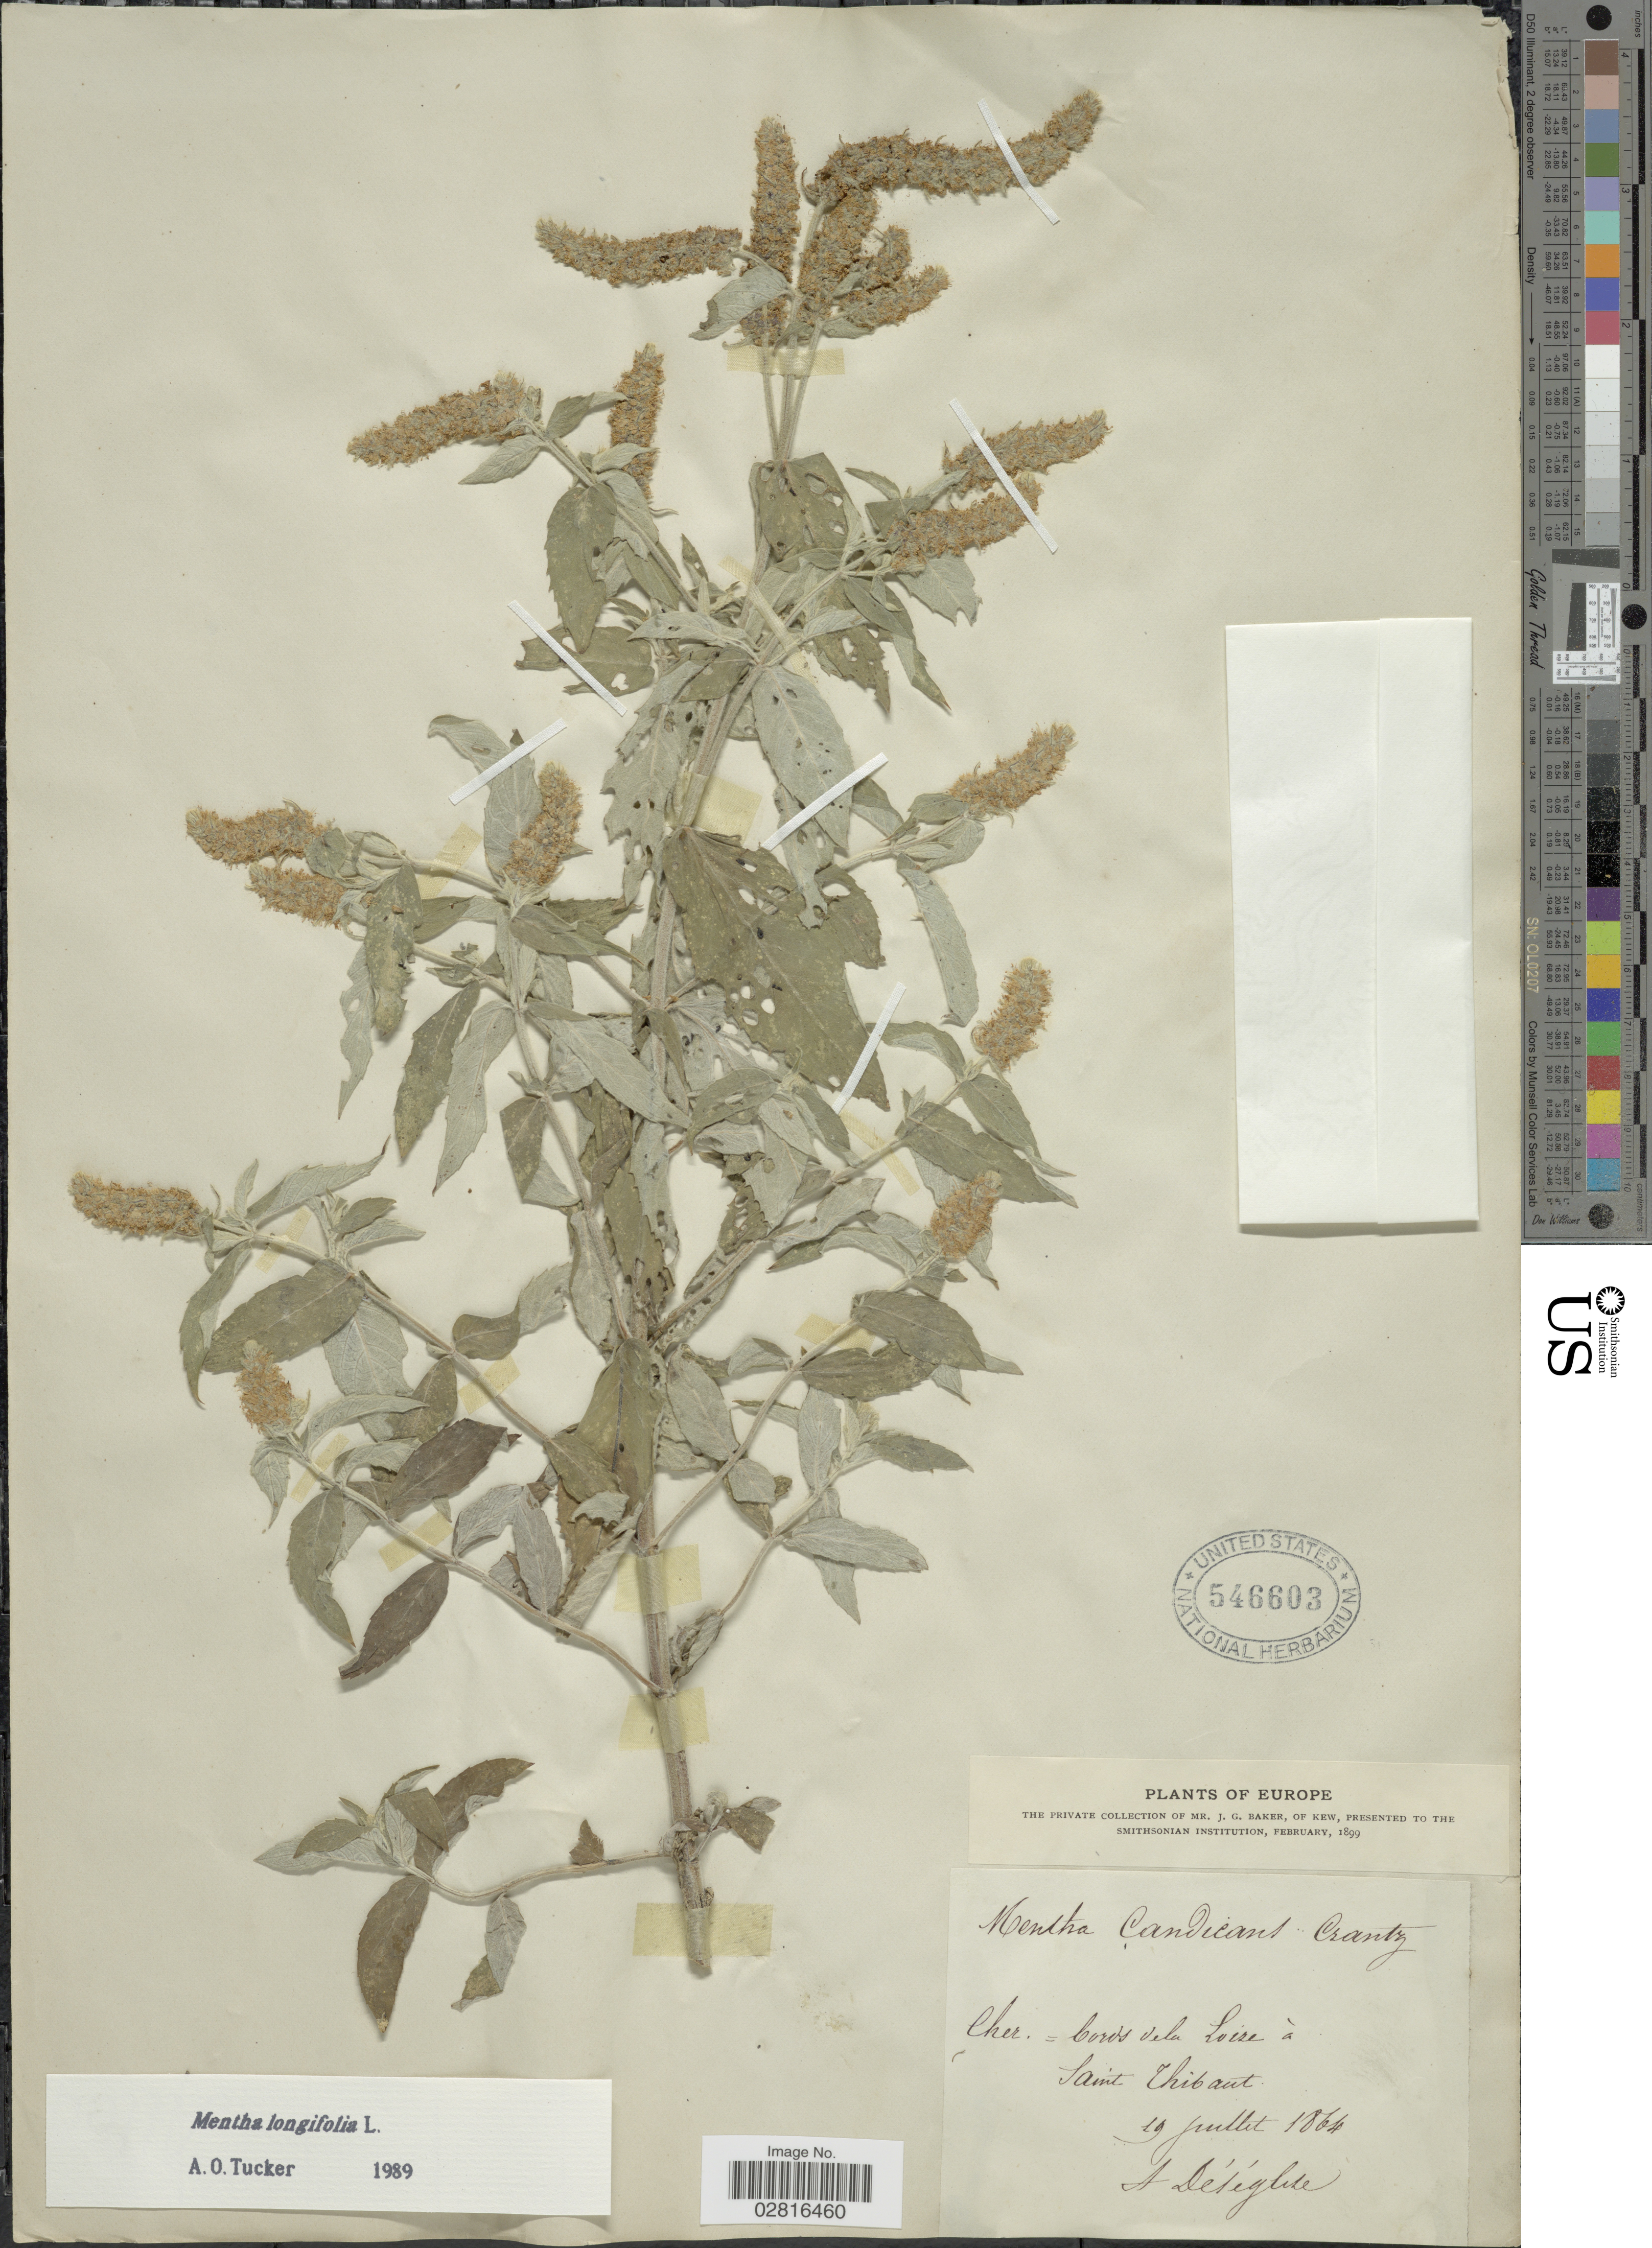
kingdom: Plantae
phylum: Tracheophyta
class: Magnoliopsida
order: Lamiales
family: Lamiaceae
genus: Mentha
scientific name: Mentha longifolia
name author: (L.) L.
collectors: A. Deseglise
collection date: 1864-07-10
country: France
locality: Europe. Cher. [interpreted]= bords de la Loire [interpreted] à Saint Thibaut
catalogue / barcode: US 546603